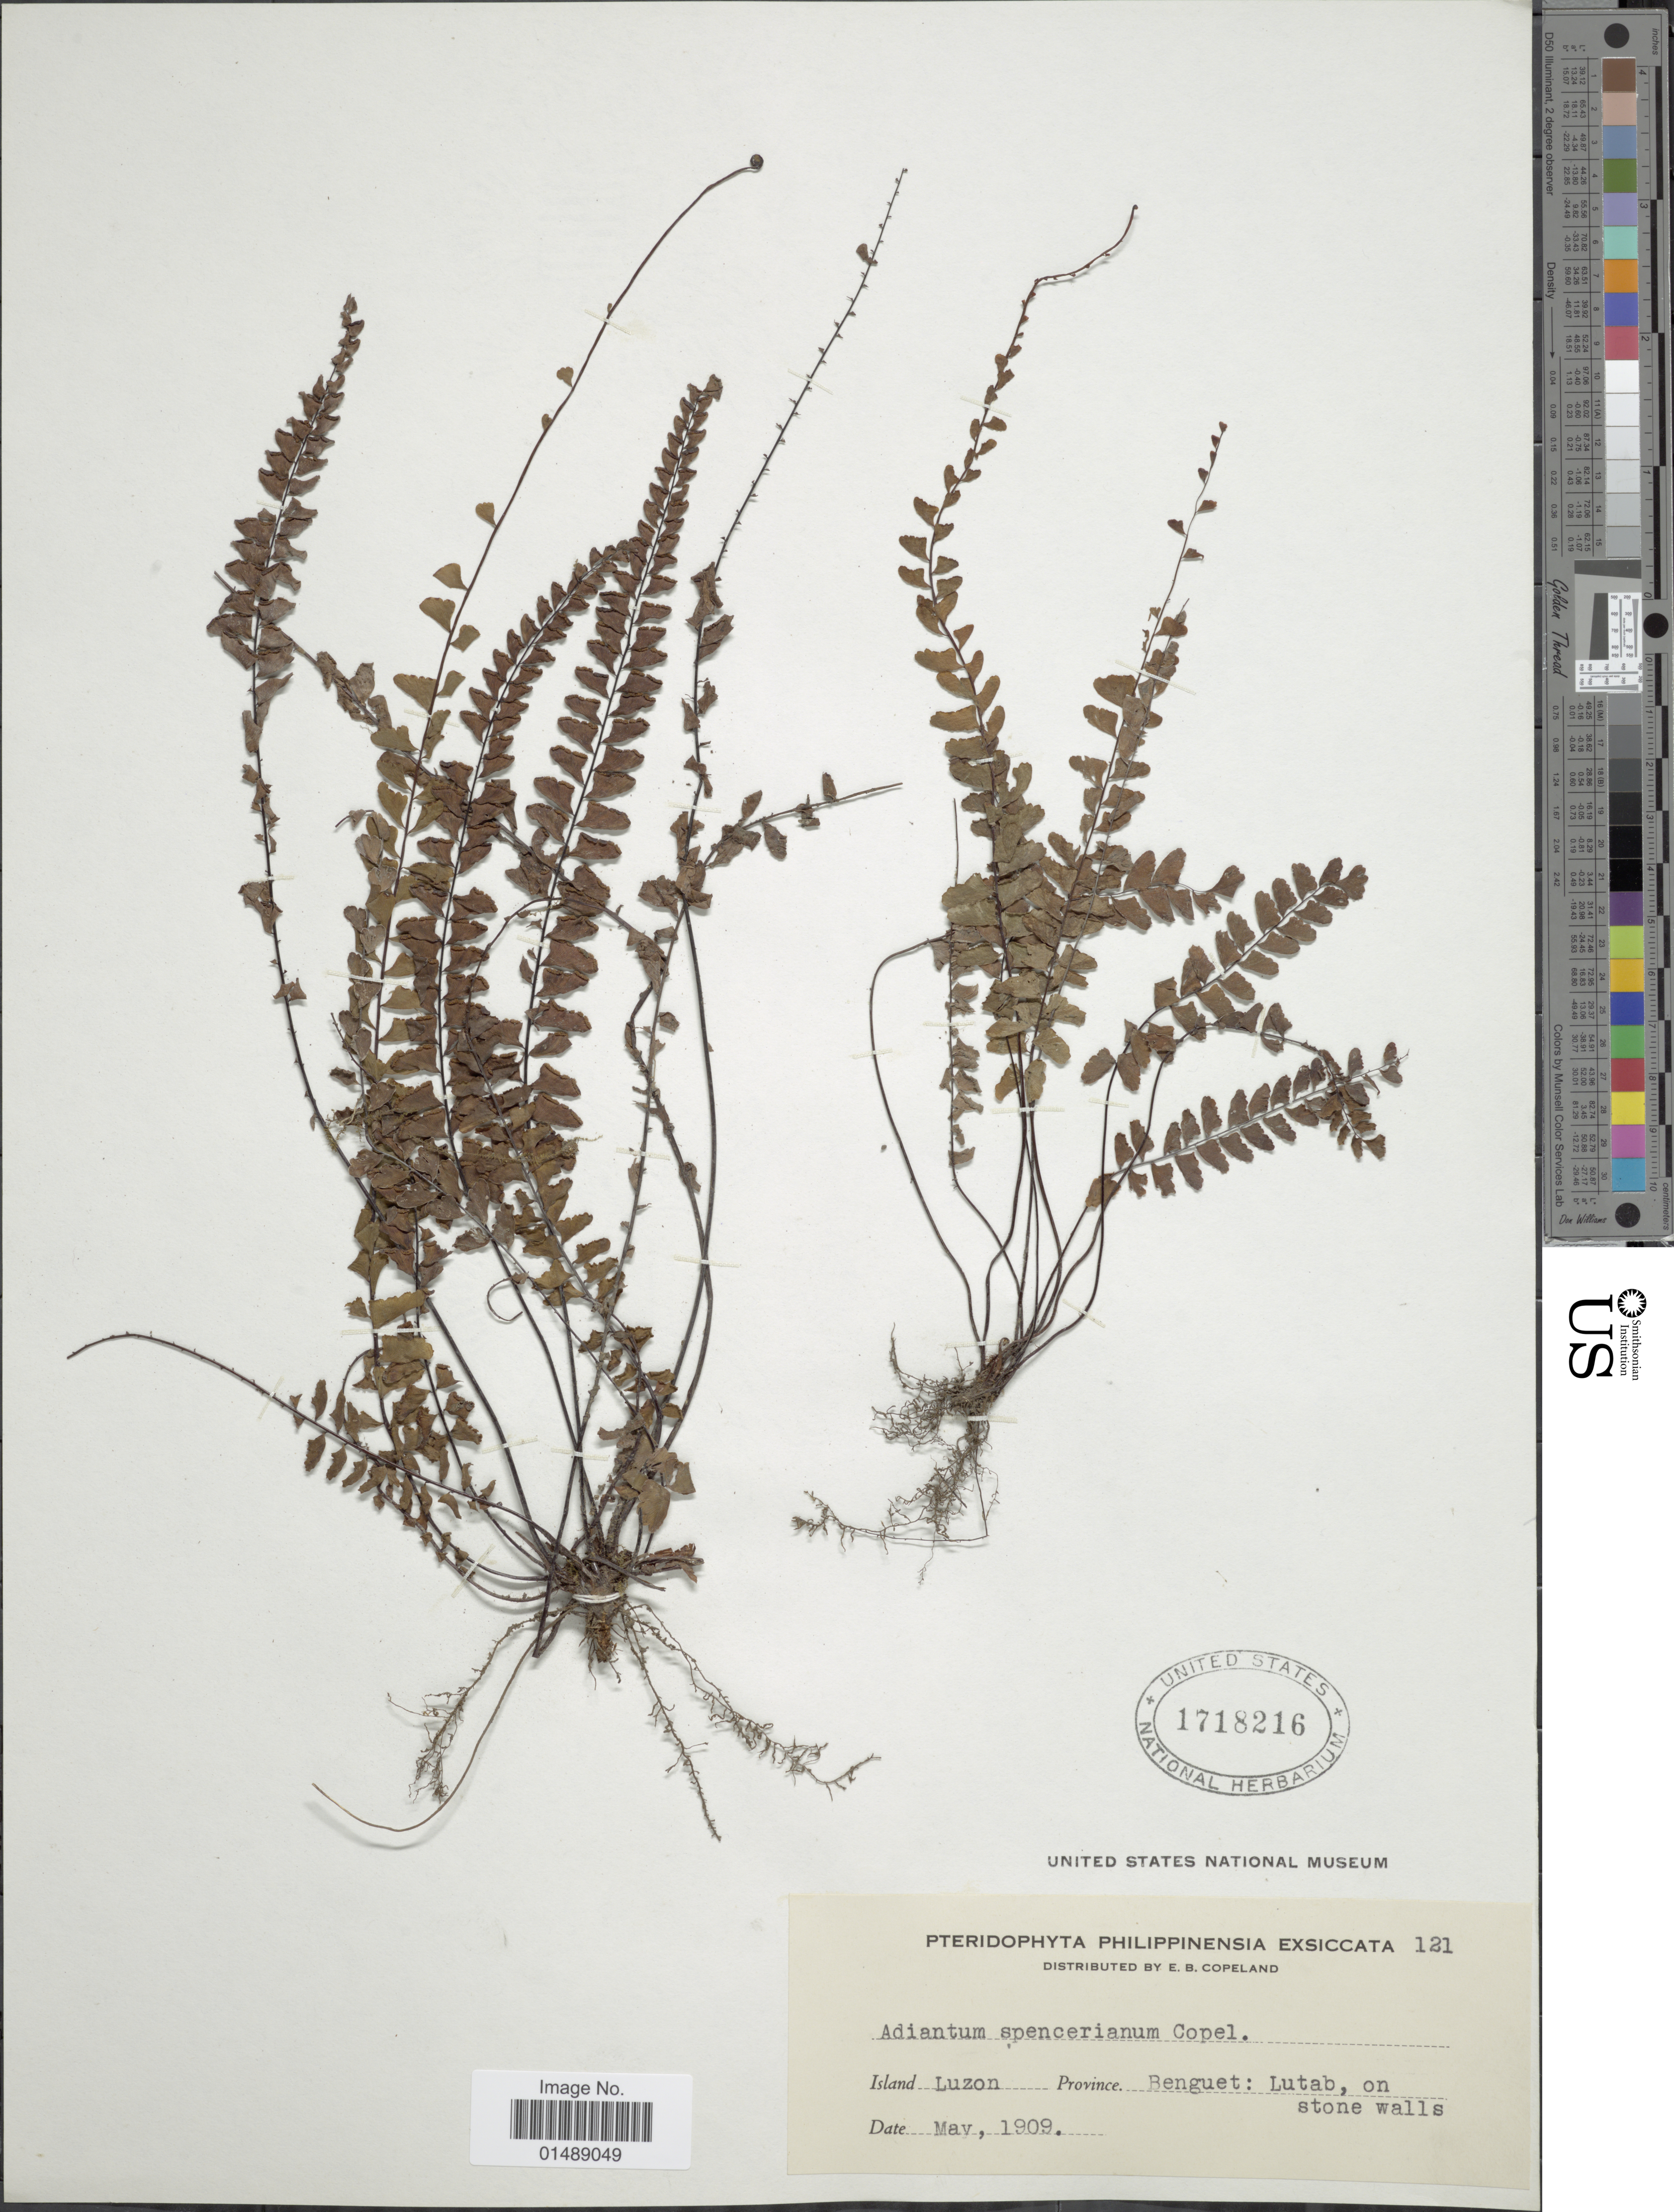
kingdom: Plantae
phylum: Tracheophyta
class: Polypodiopsida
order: Polypodiales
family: Pteridaceae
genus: Adiantum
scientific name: Adiantum edgeworthii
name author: Hook.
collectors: E. B. Copeland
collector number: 121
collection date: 1909-05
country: Philippines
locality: Luzon, Province Benguet:Lutab, on stone walls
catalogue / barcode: US 1718216